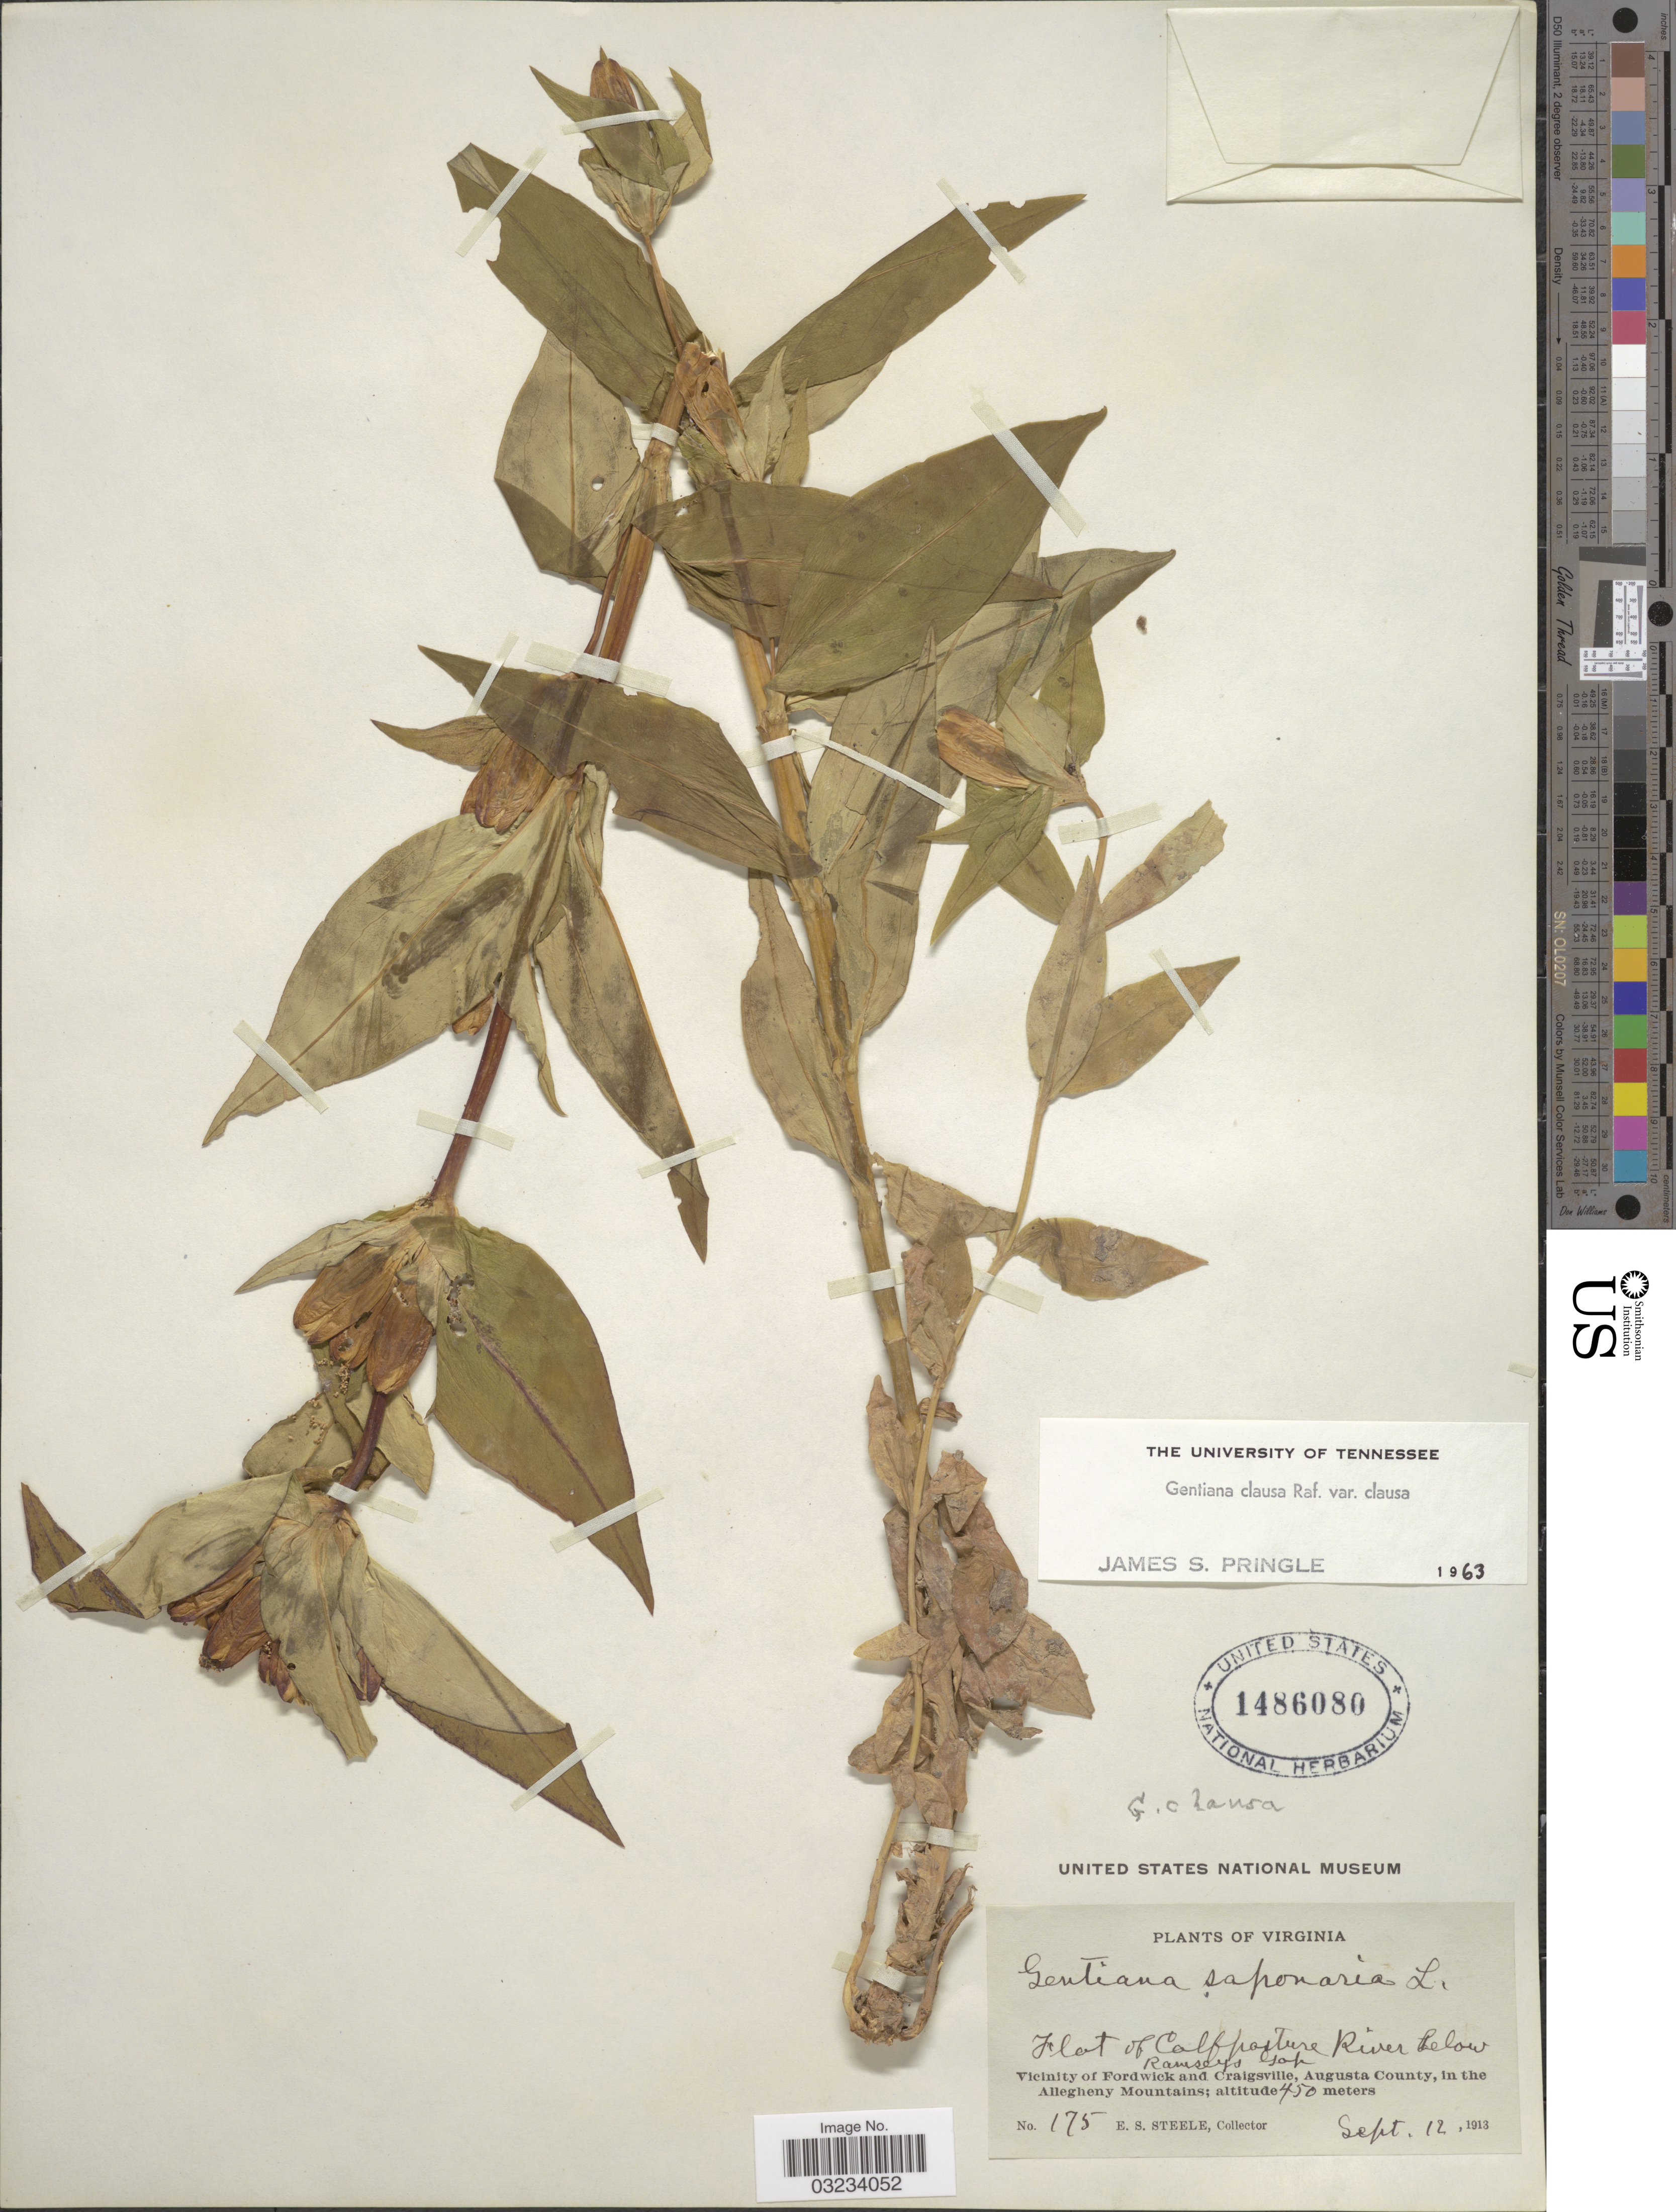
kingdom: Plantae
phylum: Tracheophyta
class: Magnoliopsida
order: Gentianales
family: Gentianaceae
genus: Gentiana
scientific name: Gentiana clausa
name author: Raf.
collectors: E. Steele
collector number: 175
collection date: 1913-09-12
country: United States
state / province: Virginia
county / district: Augusta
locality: Flat of Calfpasture River below Ramseys Gap, Vicinity of Fordwick and Craigsville, Augusta County, in the Allegheny Mountains.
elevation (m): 450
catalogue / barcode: US 1486080